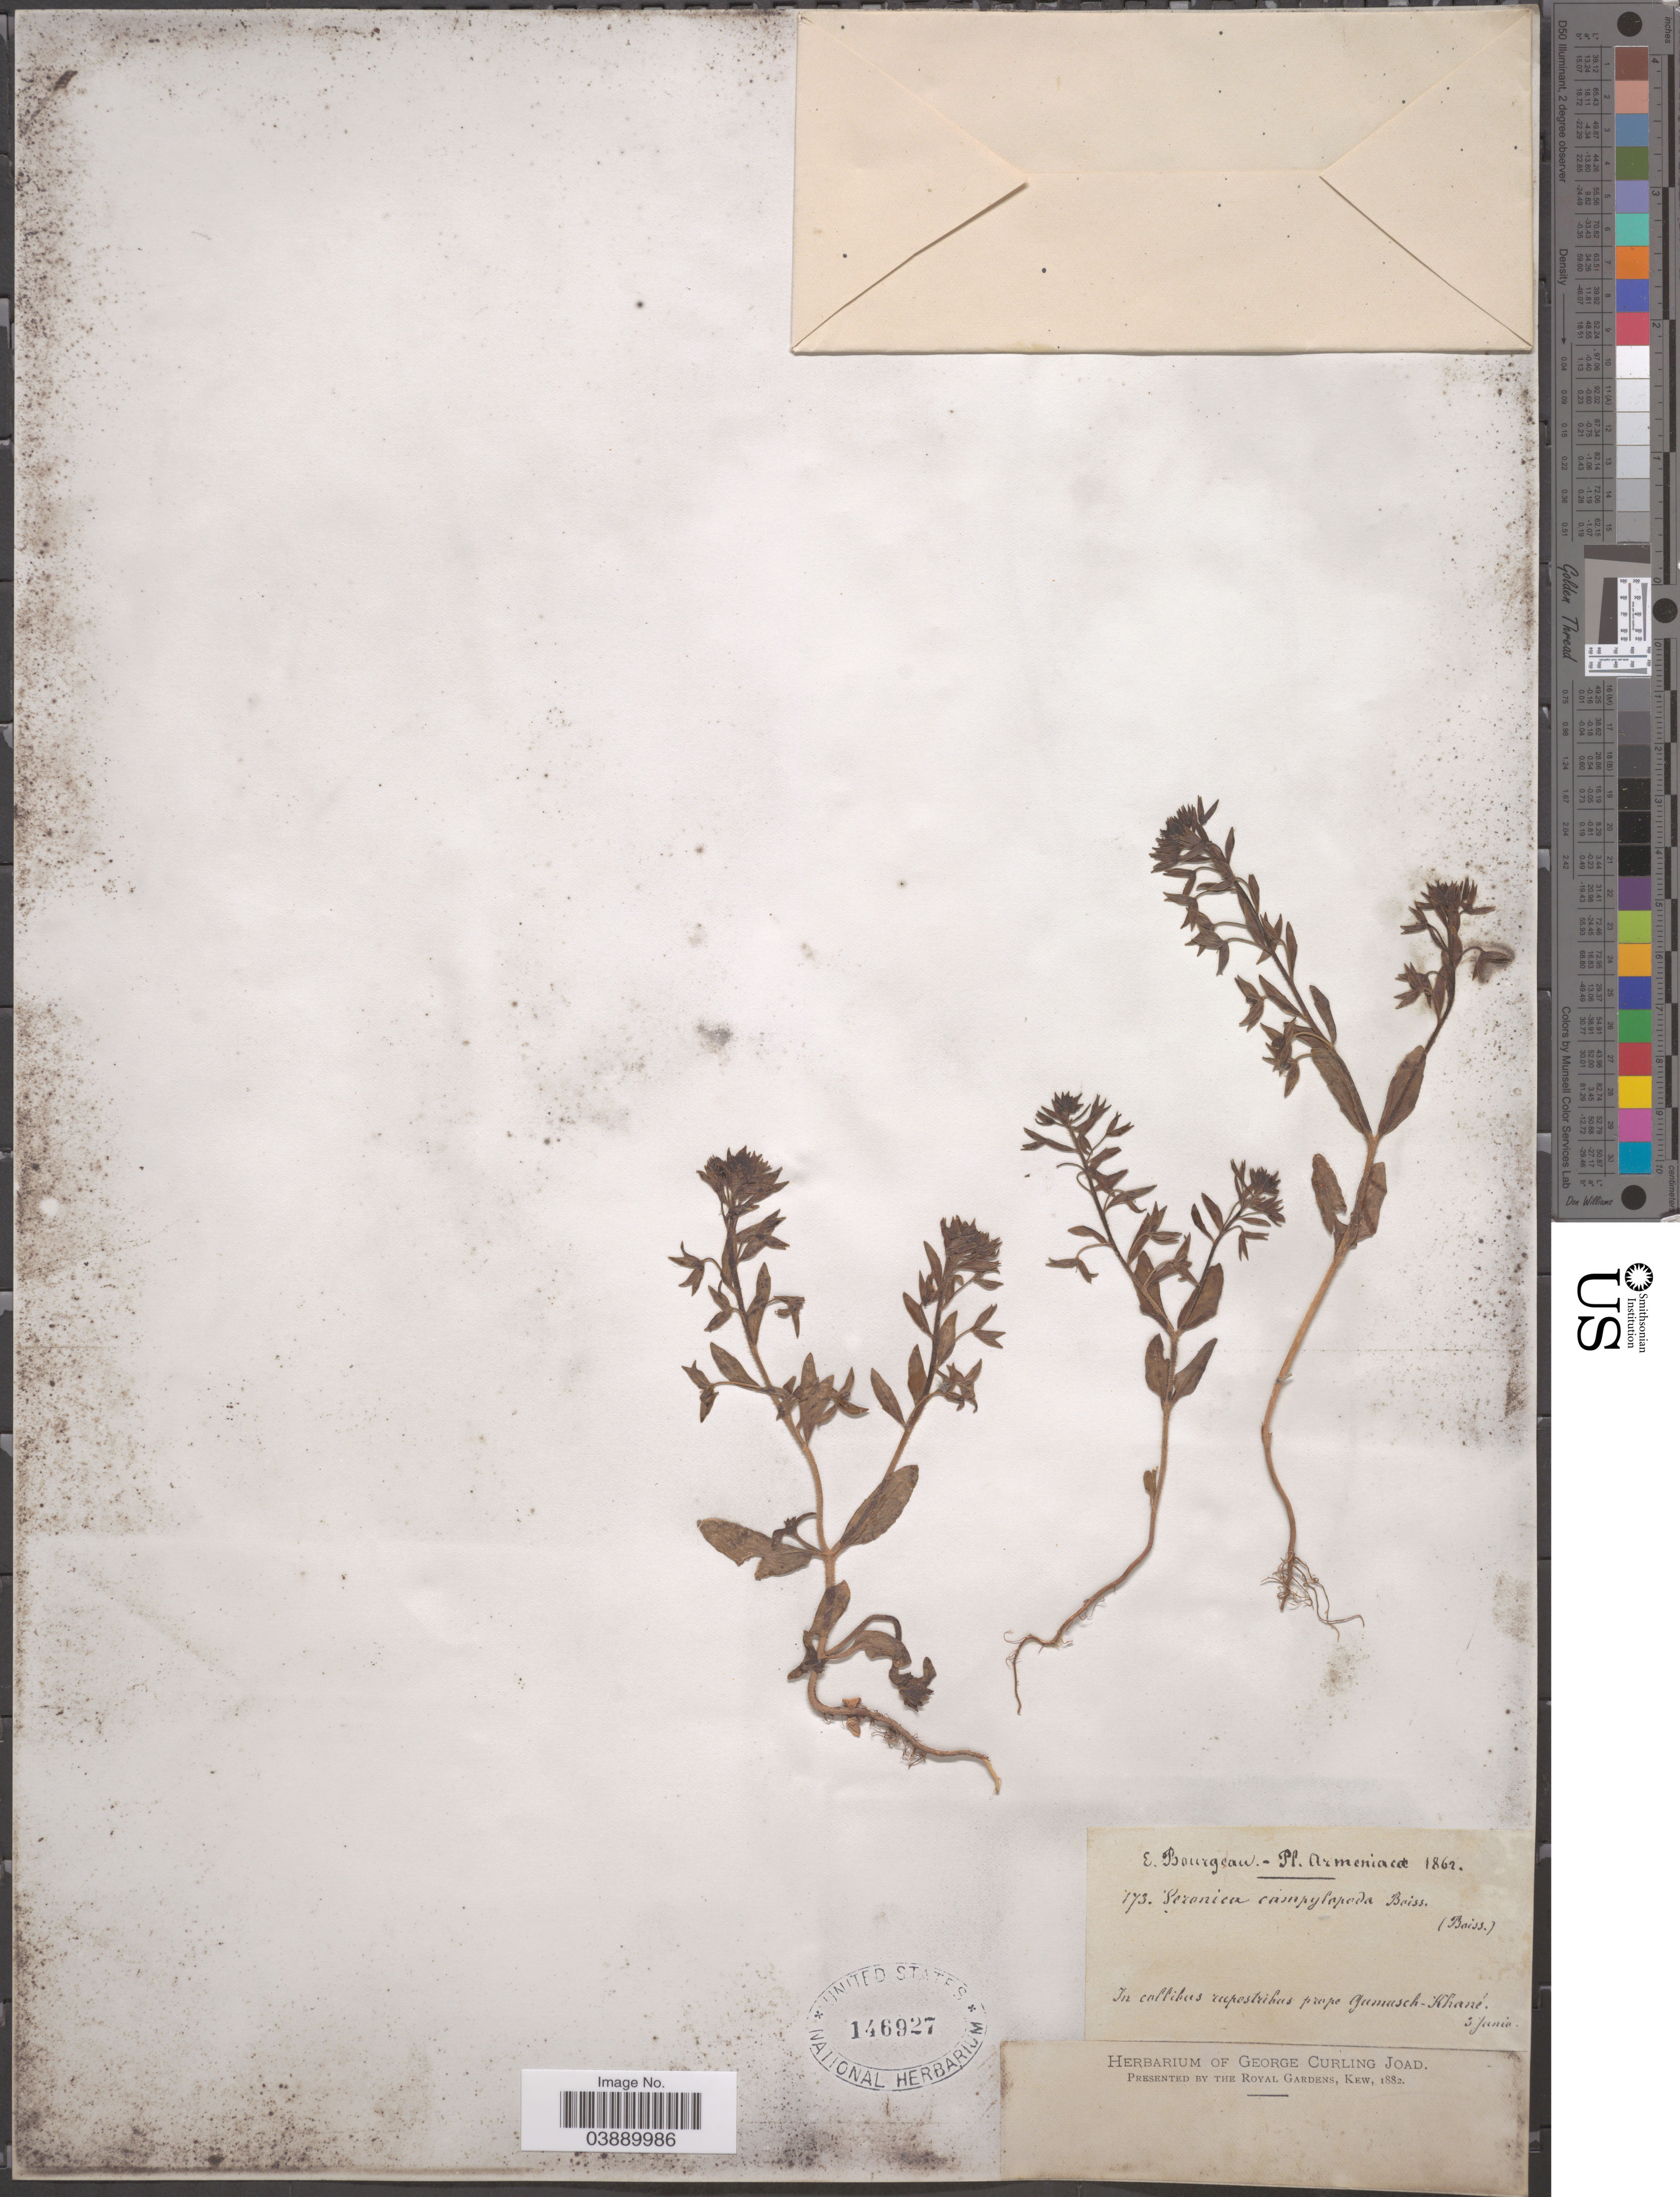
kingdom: Plantae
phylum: Tracheophyta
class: Magnoliopsida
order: Lamiales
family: Plantaginaceae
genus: Veronica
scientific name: Veronica campylopoda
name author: Boiss.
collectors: E. Bourgeau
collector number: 173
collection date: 1862-06-03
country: Armenia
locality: In collibus rupestribus prope Gumusch - Khané.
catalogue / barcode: US 146927